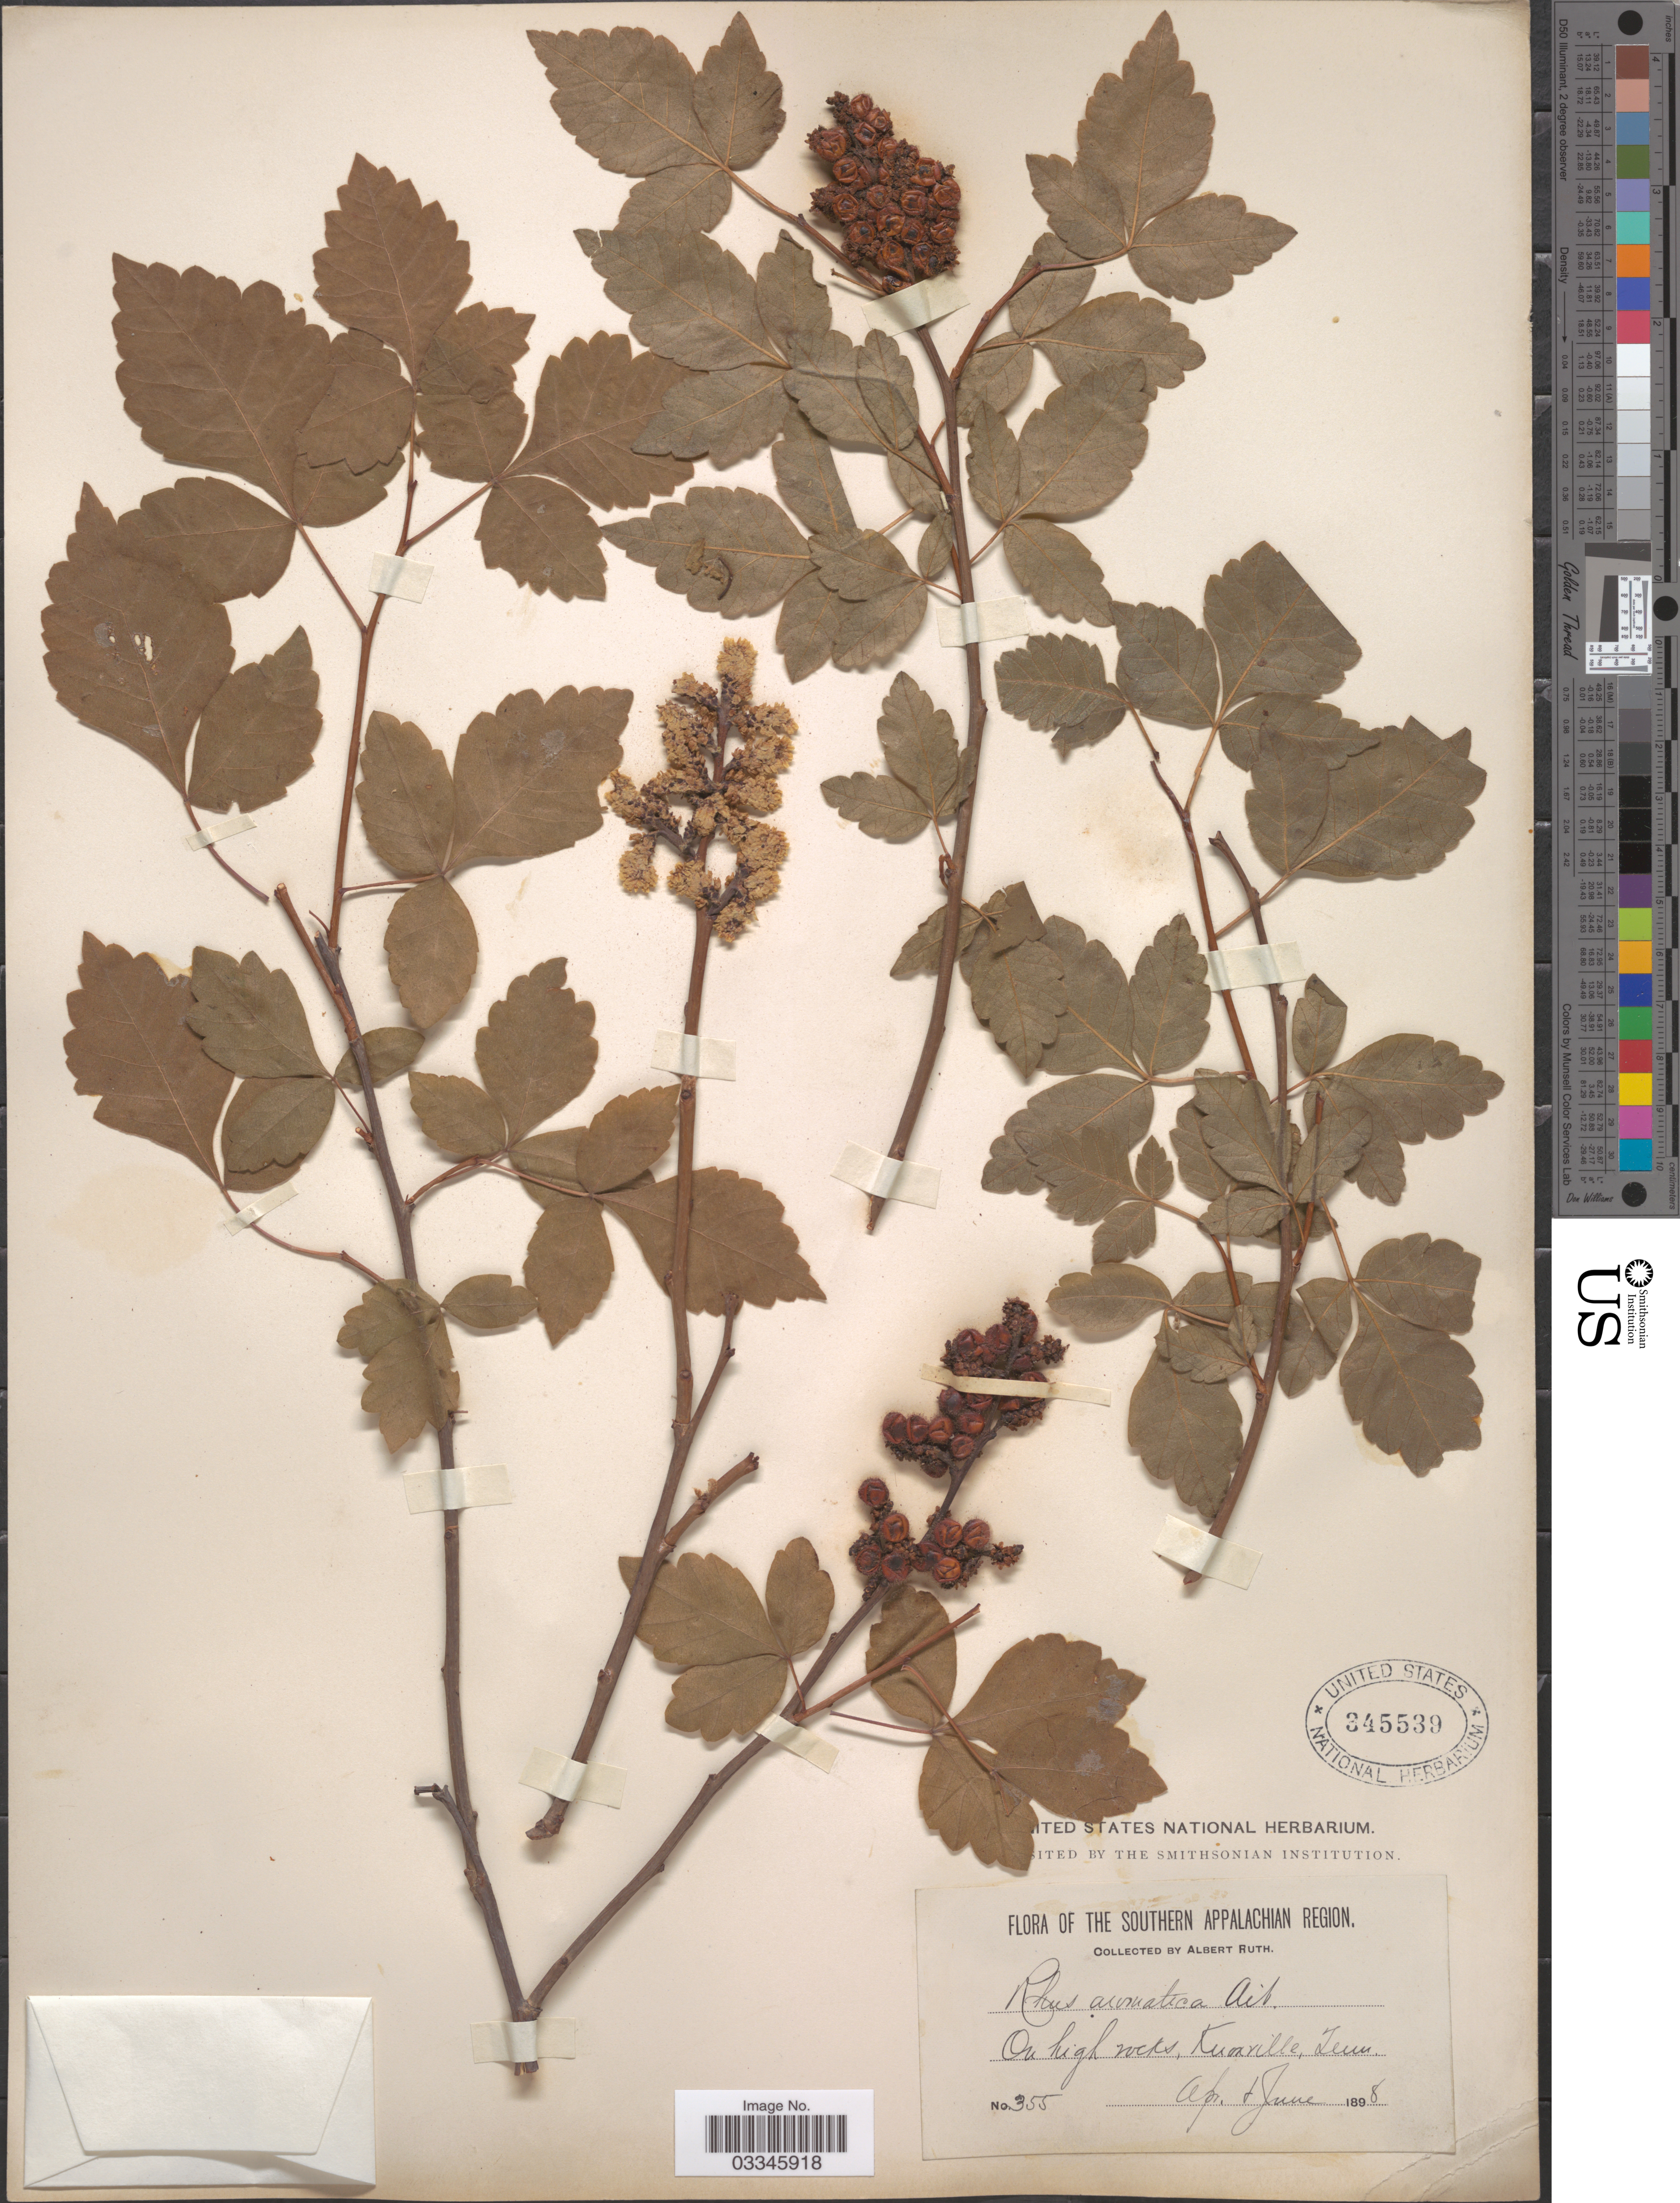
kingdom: Plantae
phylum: Tracheophyta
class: Magnoliopsida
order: Sapindales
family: Anacardiaceae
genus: Rhus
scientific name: Rhus crenata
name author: Thunb.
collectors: A. Ruth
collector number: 355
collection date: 1898-04/1898-06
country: United States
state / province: Tennessee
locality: The Southern Appalachian Region. Knoxville.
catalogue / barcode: US 345539